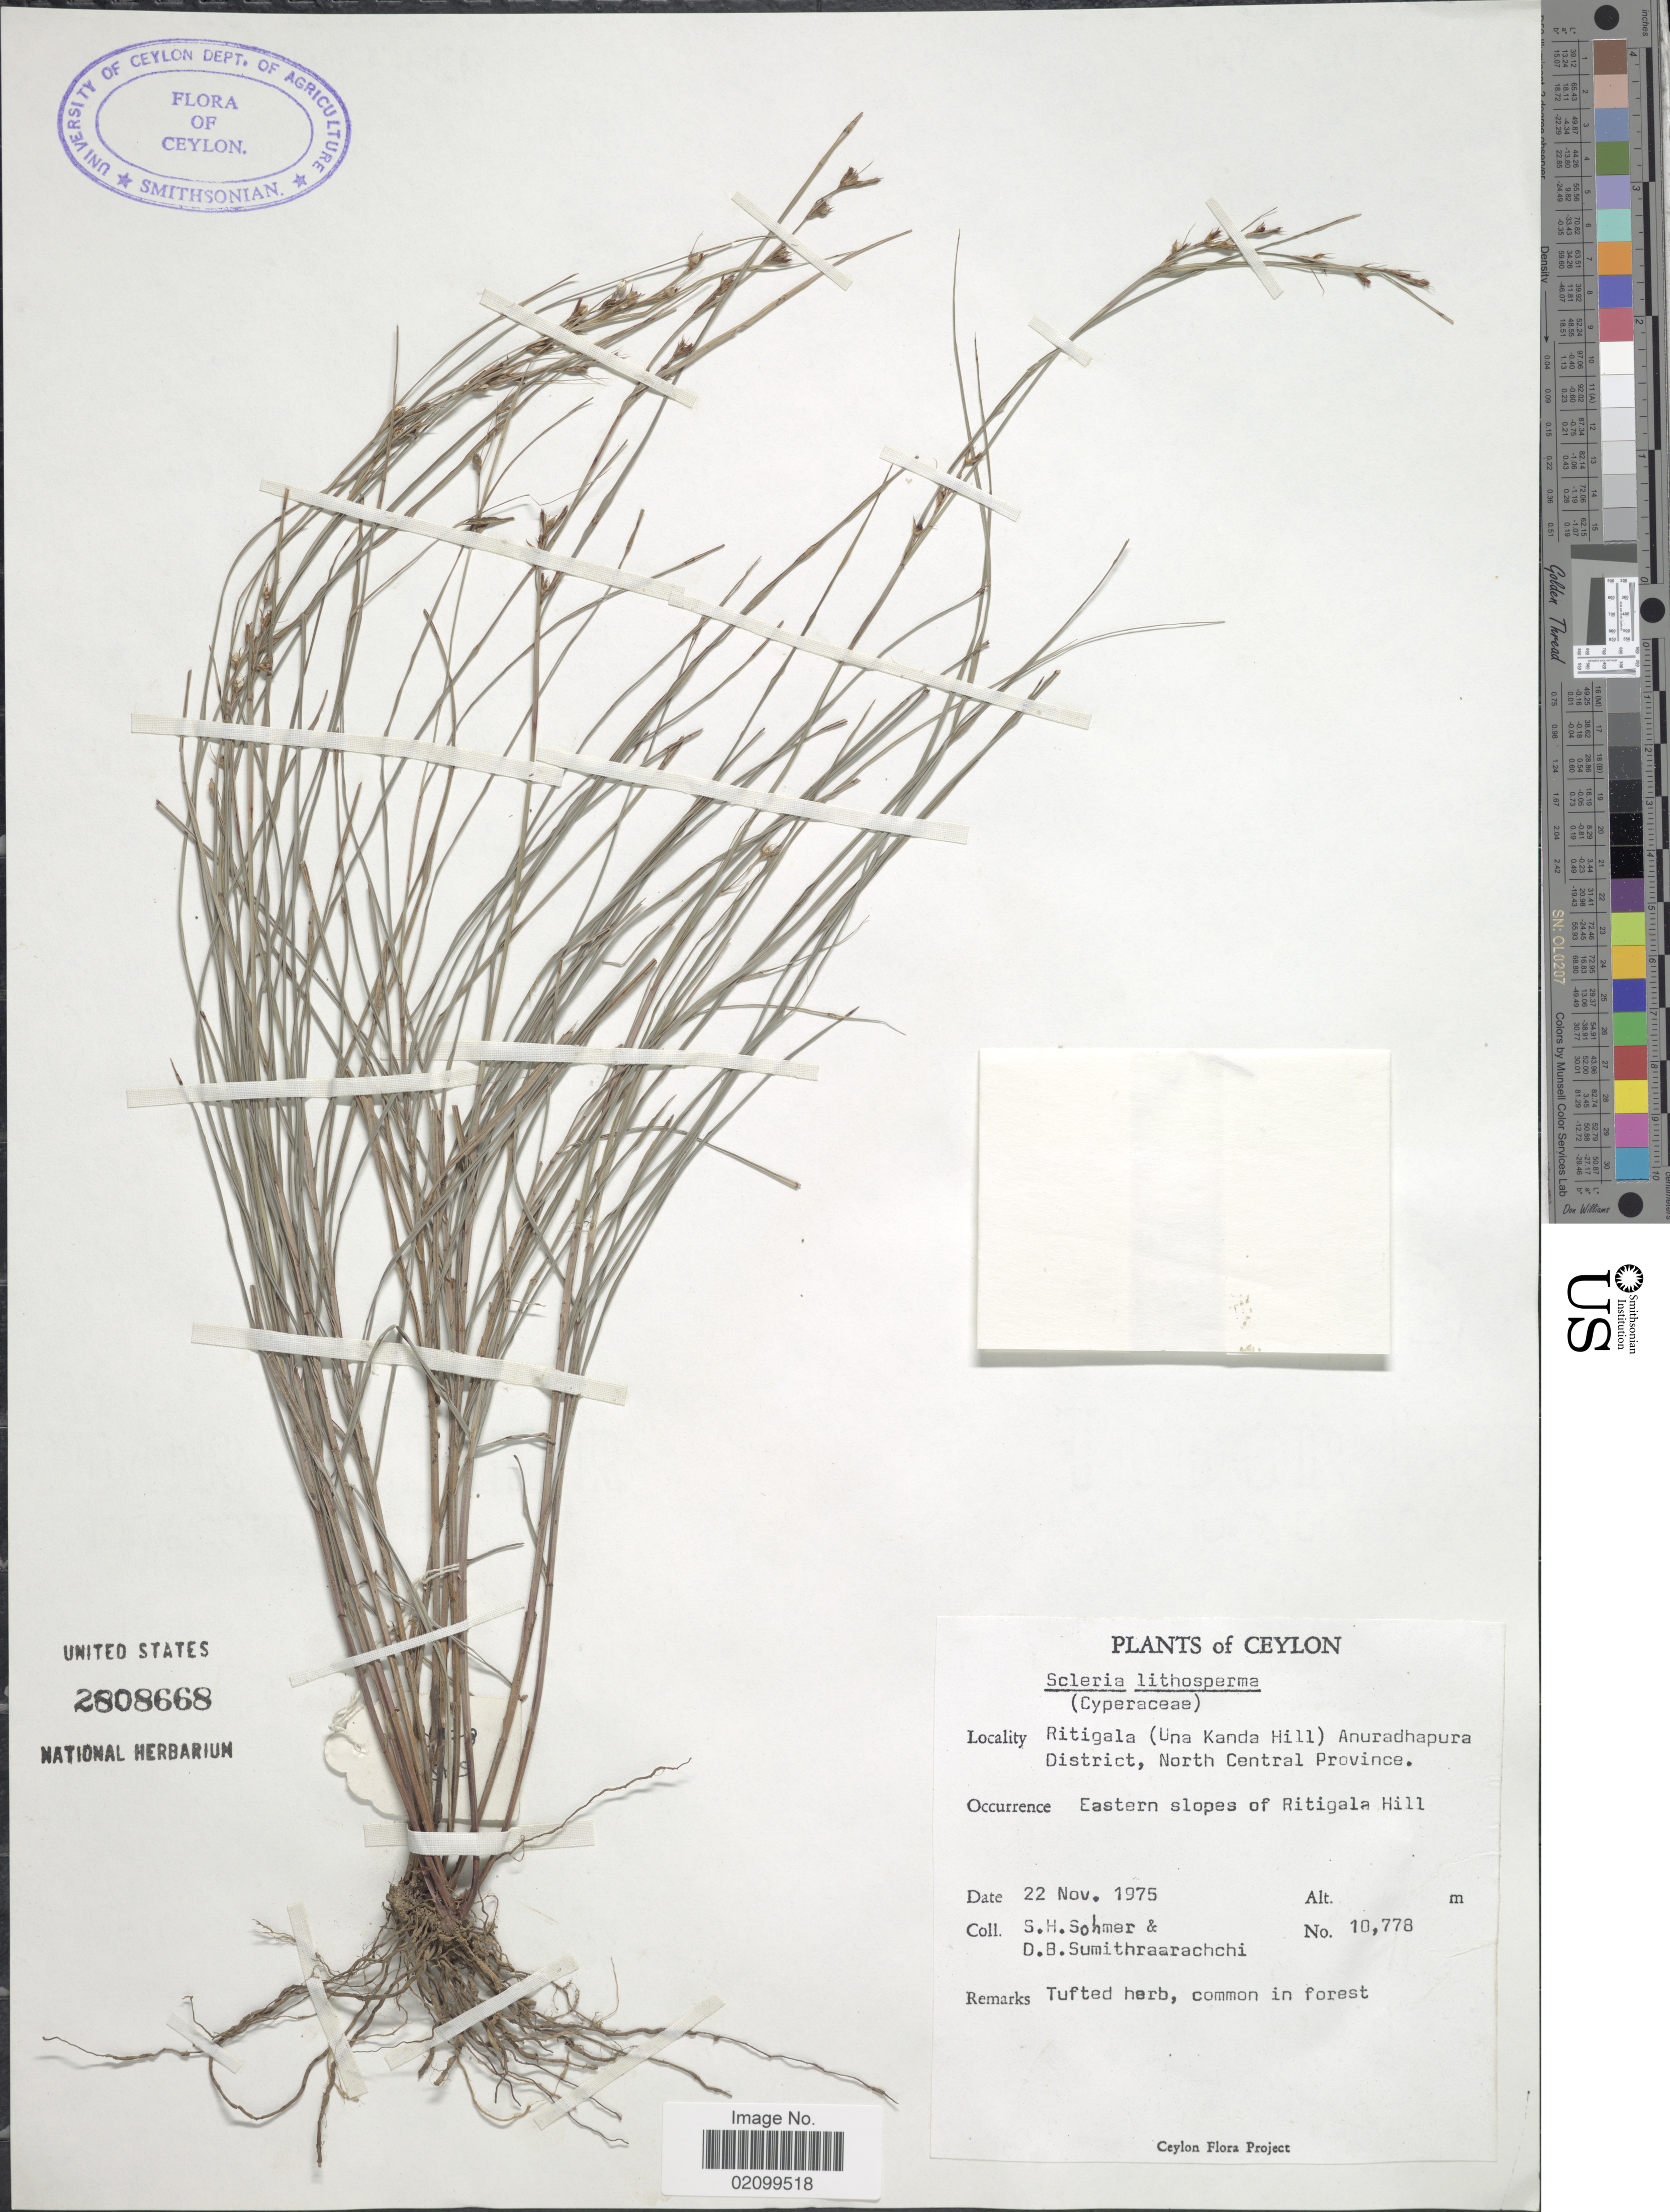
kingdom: Plantae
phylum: Tracheophyta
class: Liliopsida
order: Poales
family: Cyperaceae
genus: Scleria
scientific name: Scleria lithosperma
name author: (L.) Sw.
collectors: S. H. Sohmer & D. B. Sumithraarachchi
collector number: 10778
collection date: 1975-11-22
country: Sri Lanka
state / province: North Central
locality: Ceylon. Ritigala (Una Kanda Hill) Anuradhapura District, North Central Province, Eastern slopes of Ritigala Hill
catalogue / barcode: US 2808668